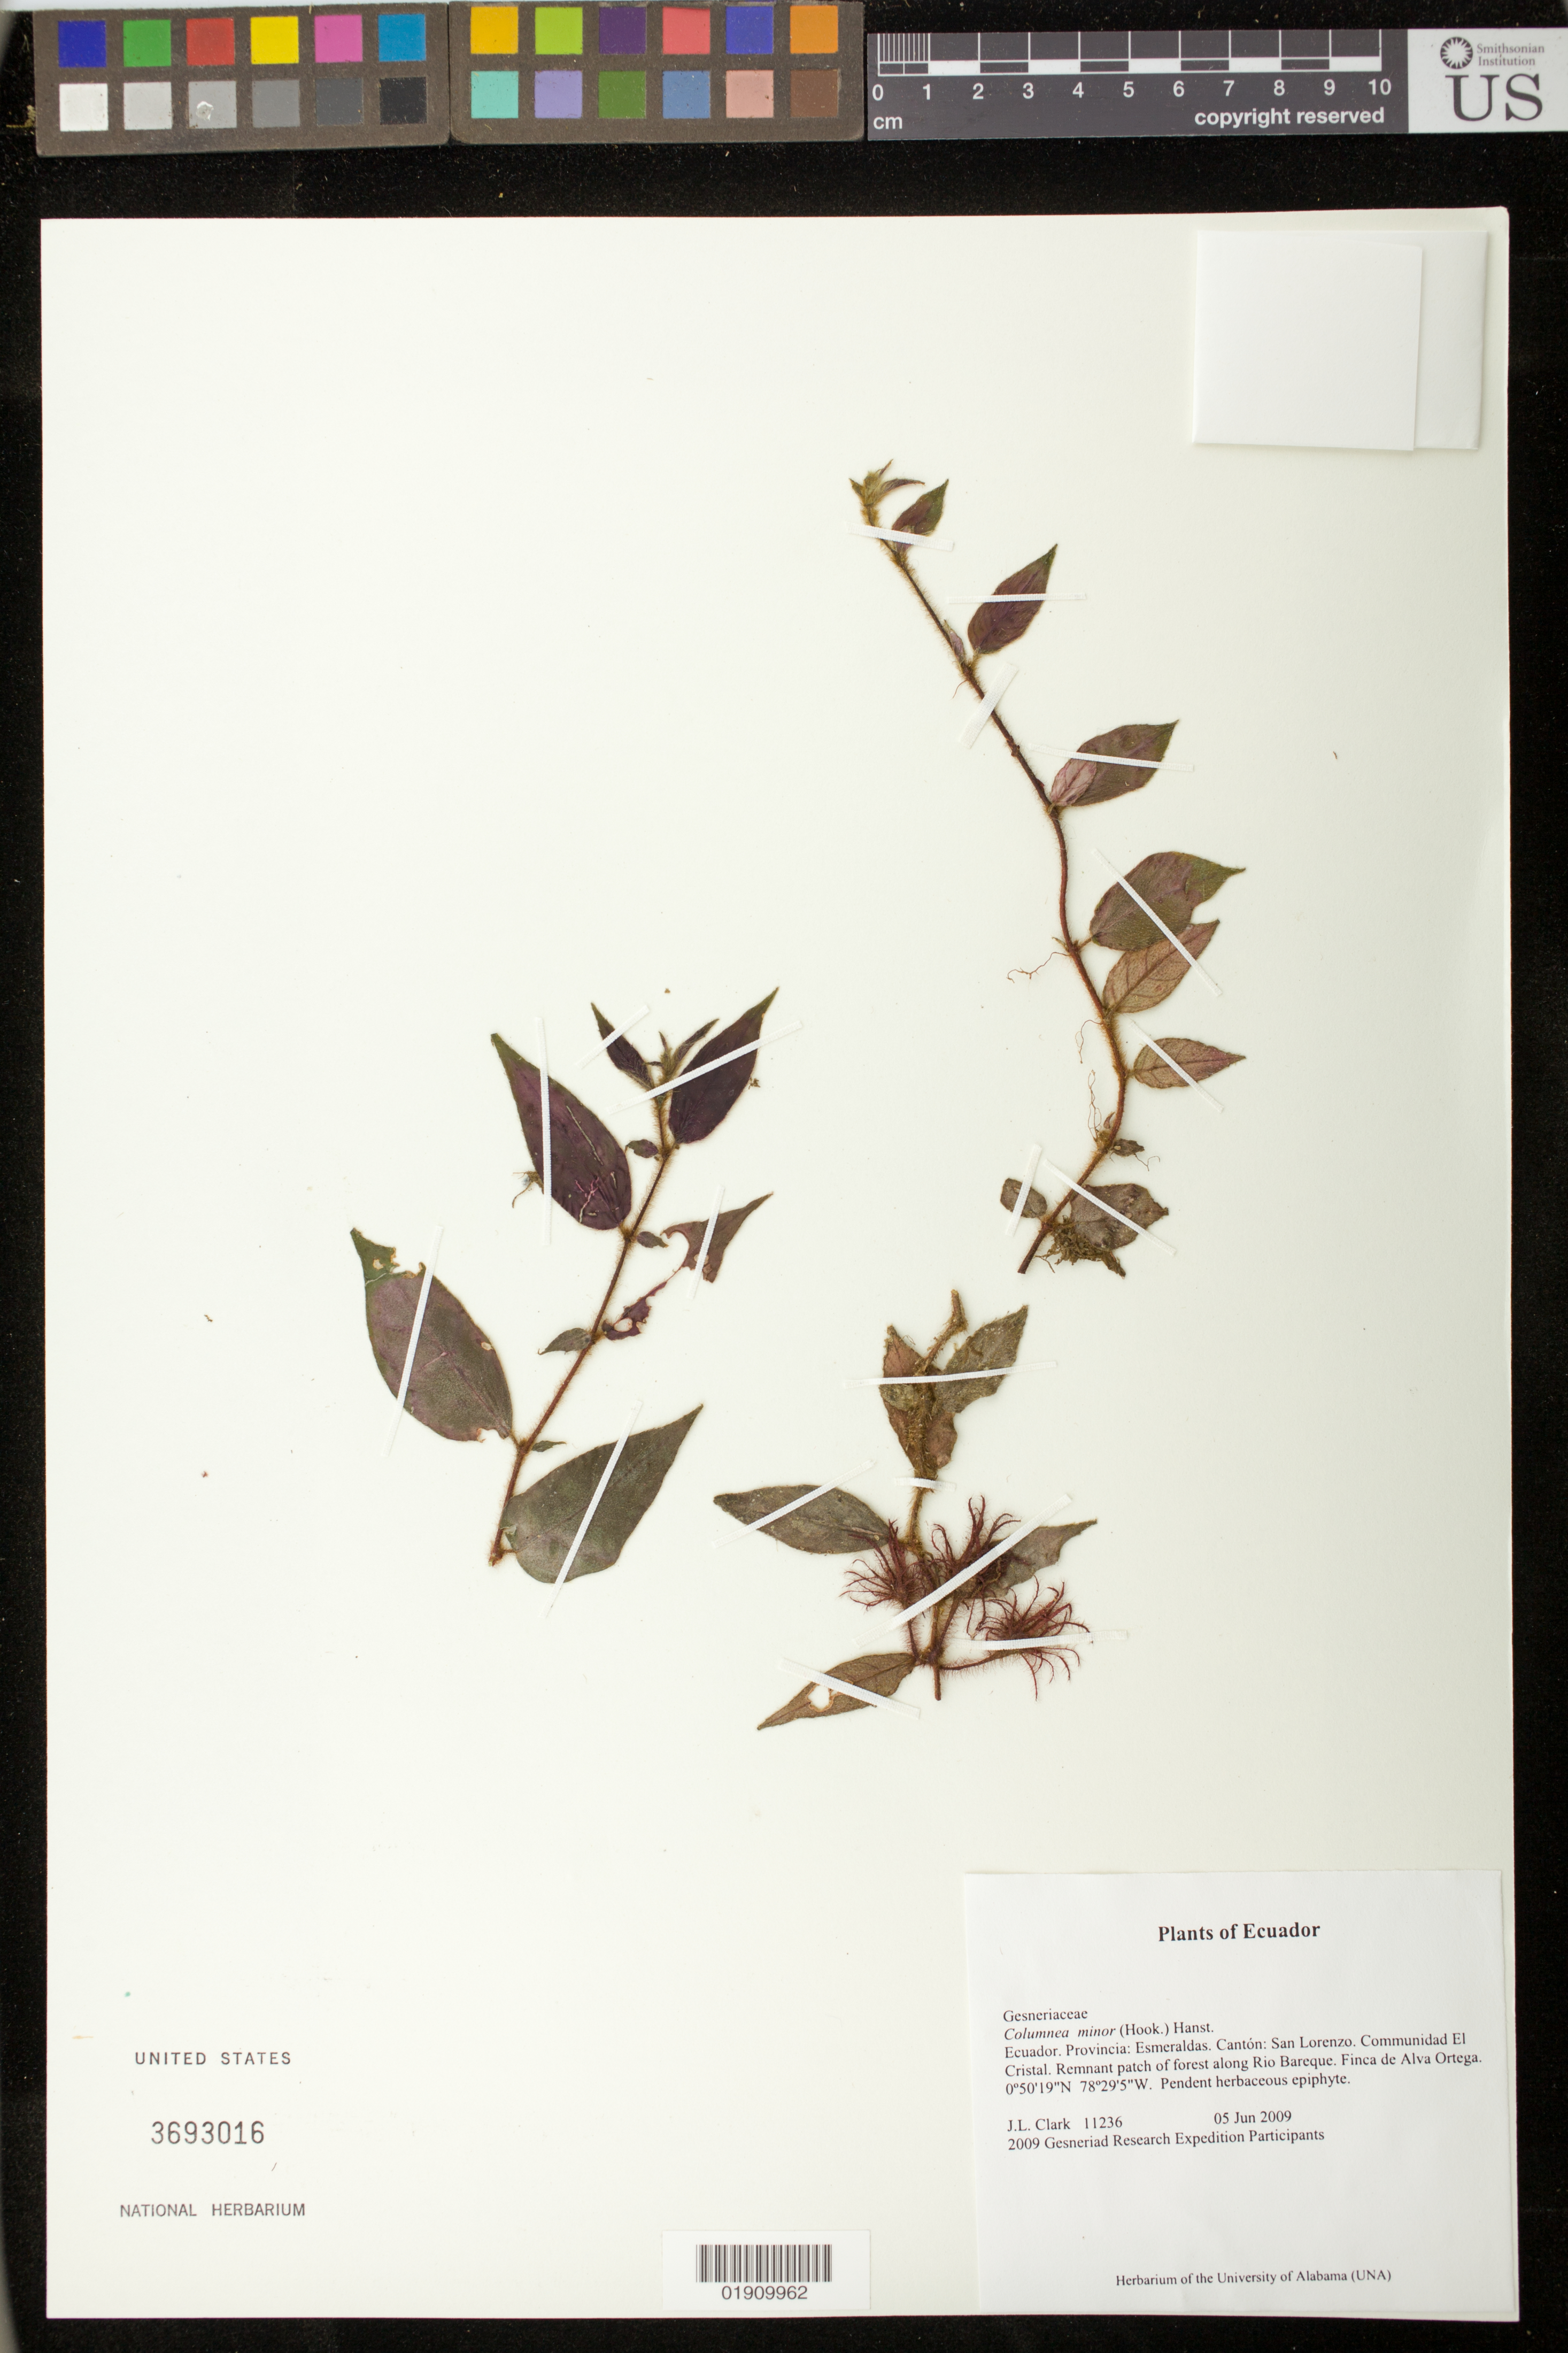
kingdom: Plantae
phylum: Tracheophyta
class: Magnoliopsida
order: Lamiales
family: Gesneriaceae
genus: Columnea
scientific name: Columnea minor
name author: (Hook.) Hanst.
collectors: J. L. Clark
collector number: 11236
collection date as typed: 05 Jun 2009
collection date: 2009-06-05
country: Ecuador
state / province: Esmeraldas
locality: Ecuador. Provincia; Esmeraldas. Canton: San Lorenzo. Communidad El Cristal. Remnant patch of forest along Rio Bareque. Finca de Alva Ortega.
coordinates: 0°50'19"N, 78°29'5"W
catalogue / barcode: US 3693016